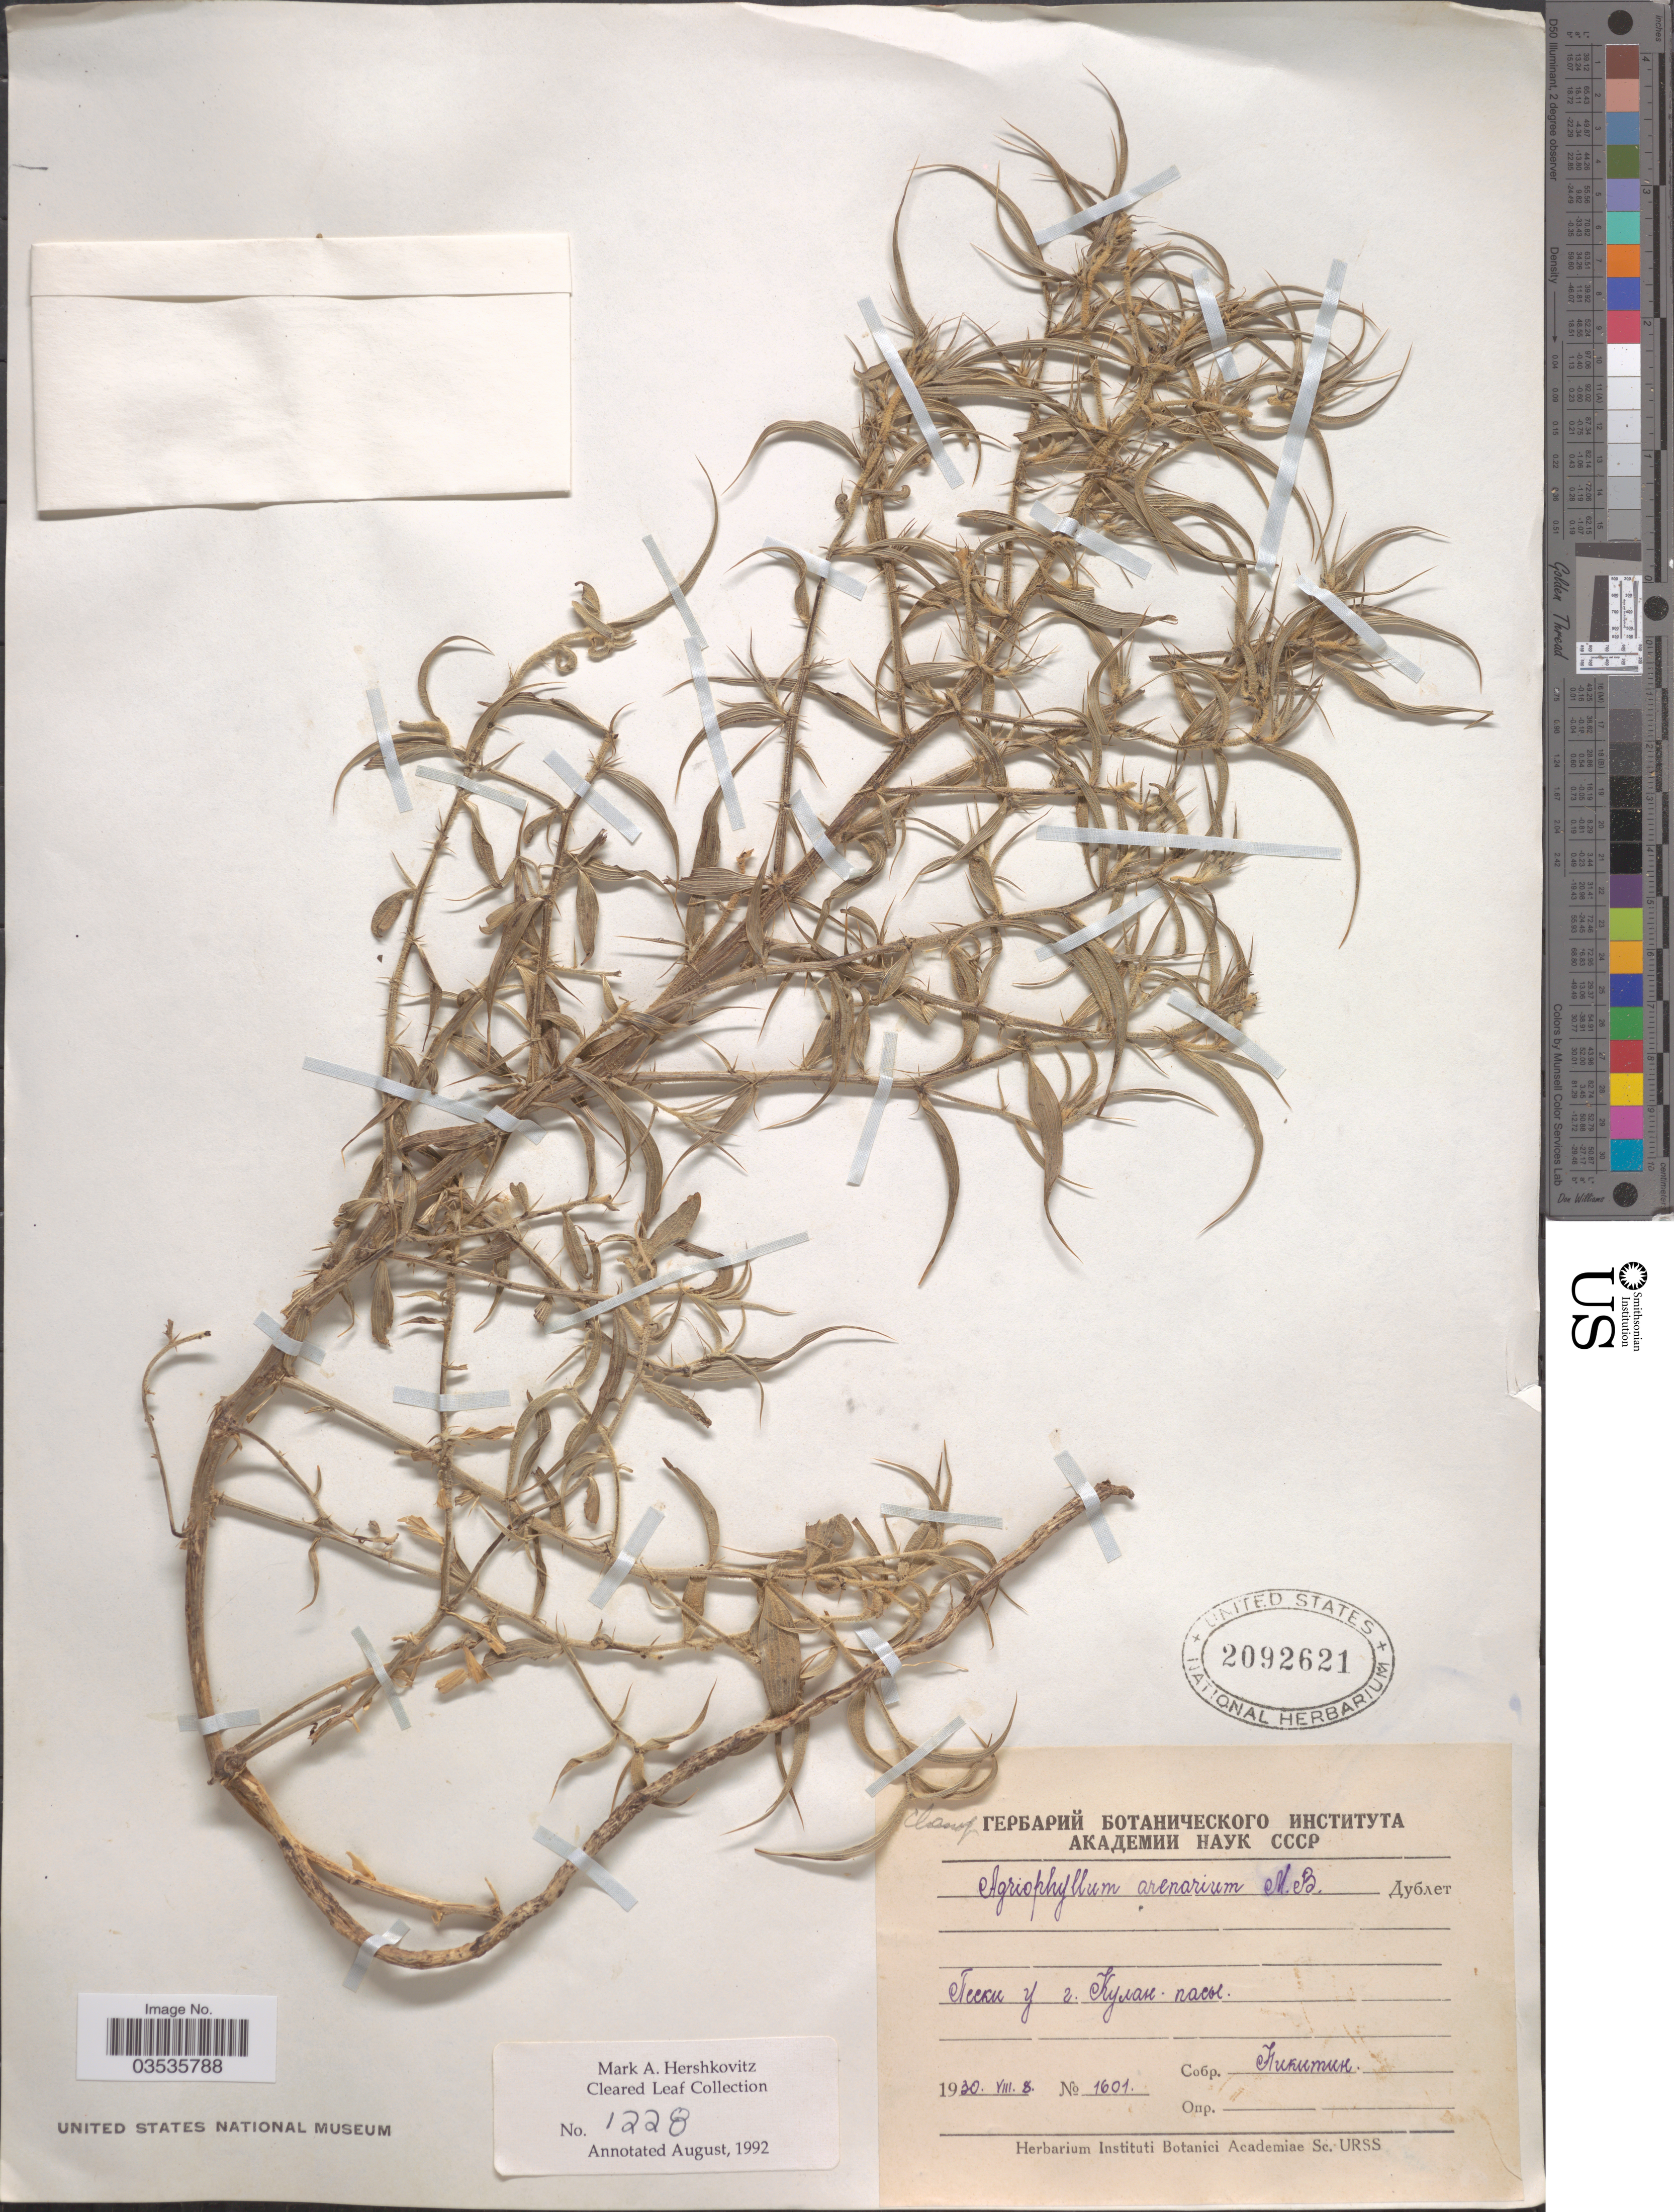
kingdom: Plantae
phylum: Tracheophyta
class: Magnoliopsida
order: Caryophyllales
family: Amaranthaceae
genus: Agriophyllum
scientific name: Agriophyllum arenarium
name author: Bunge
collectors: -- Nikitin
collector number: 1601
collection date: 1930-08-08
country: Kazakhstan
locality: Near Kulan- Pasy.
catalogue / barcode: US 2092621